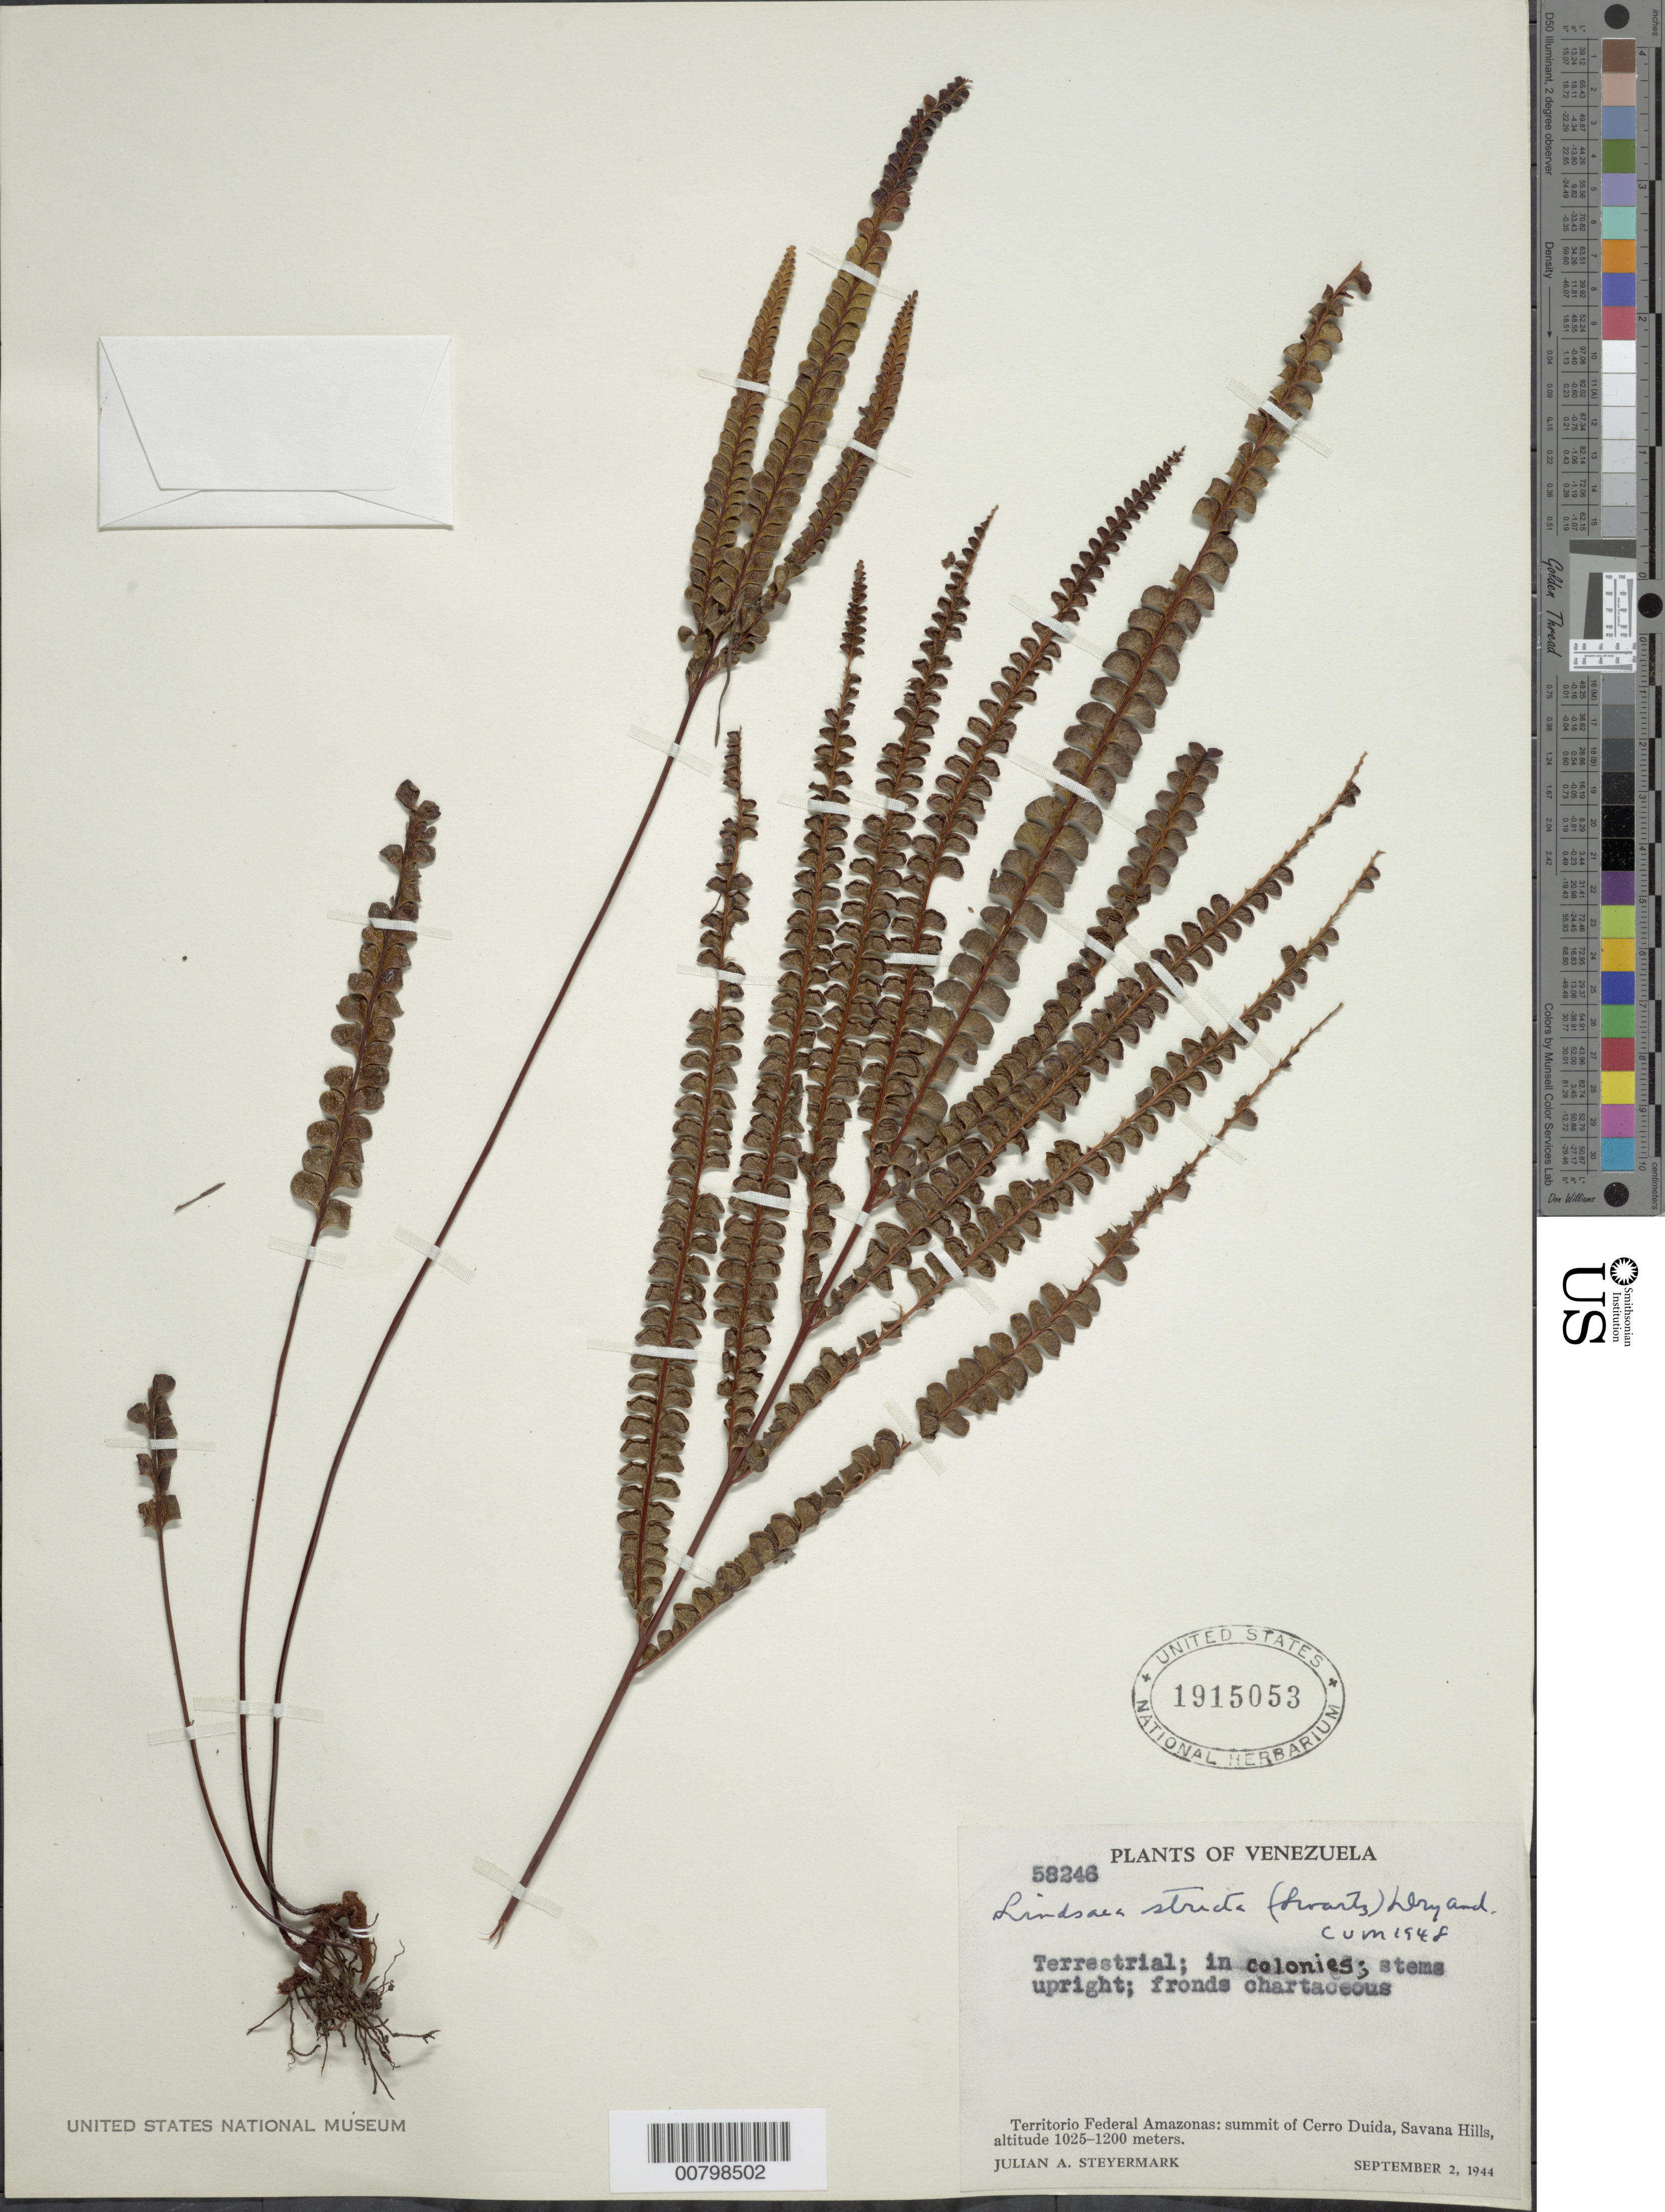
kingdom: Plantae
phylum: Tracheophyta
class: Polypodiopsida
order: Polypodiales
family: Lindsaeaceae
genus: Lindsaea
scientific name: Lindsaea stricta f. stricta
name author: (Sw.) Dryand.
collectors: J. Steyermark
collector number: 58246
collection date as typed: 2-Sep-44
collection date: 1944-09-02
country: Venezuela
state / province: Amazonas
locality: Cerro Duida, summit, Caño Negro, Savanna Hills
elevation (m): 1025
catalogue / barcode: US 1915053